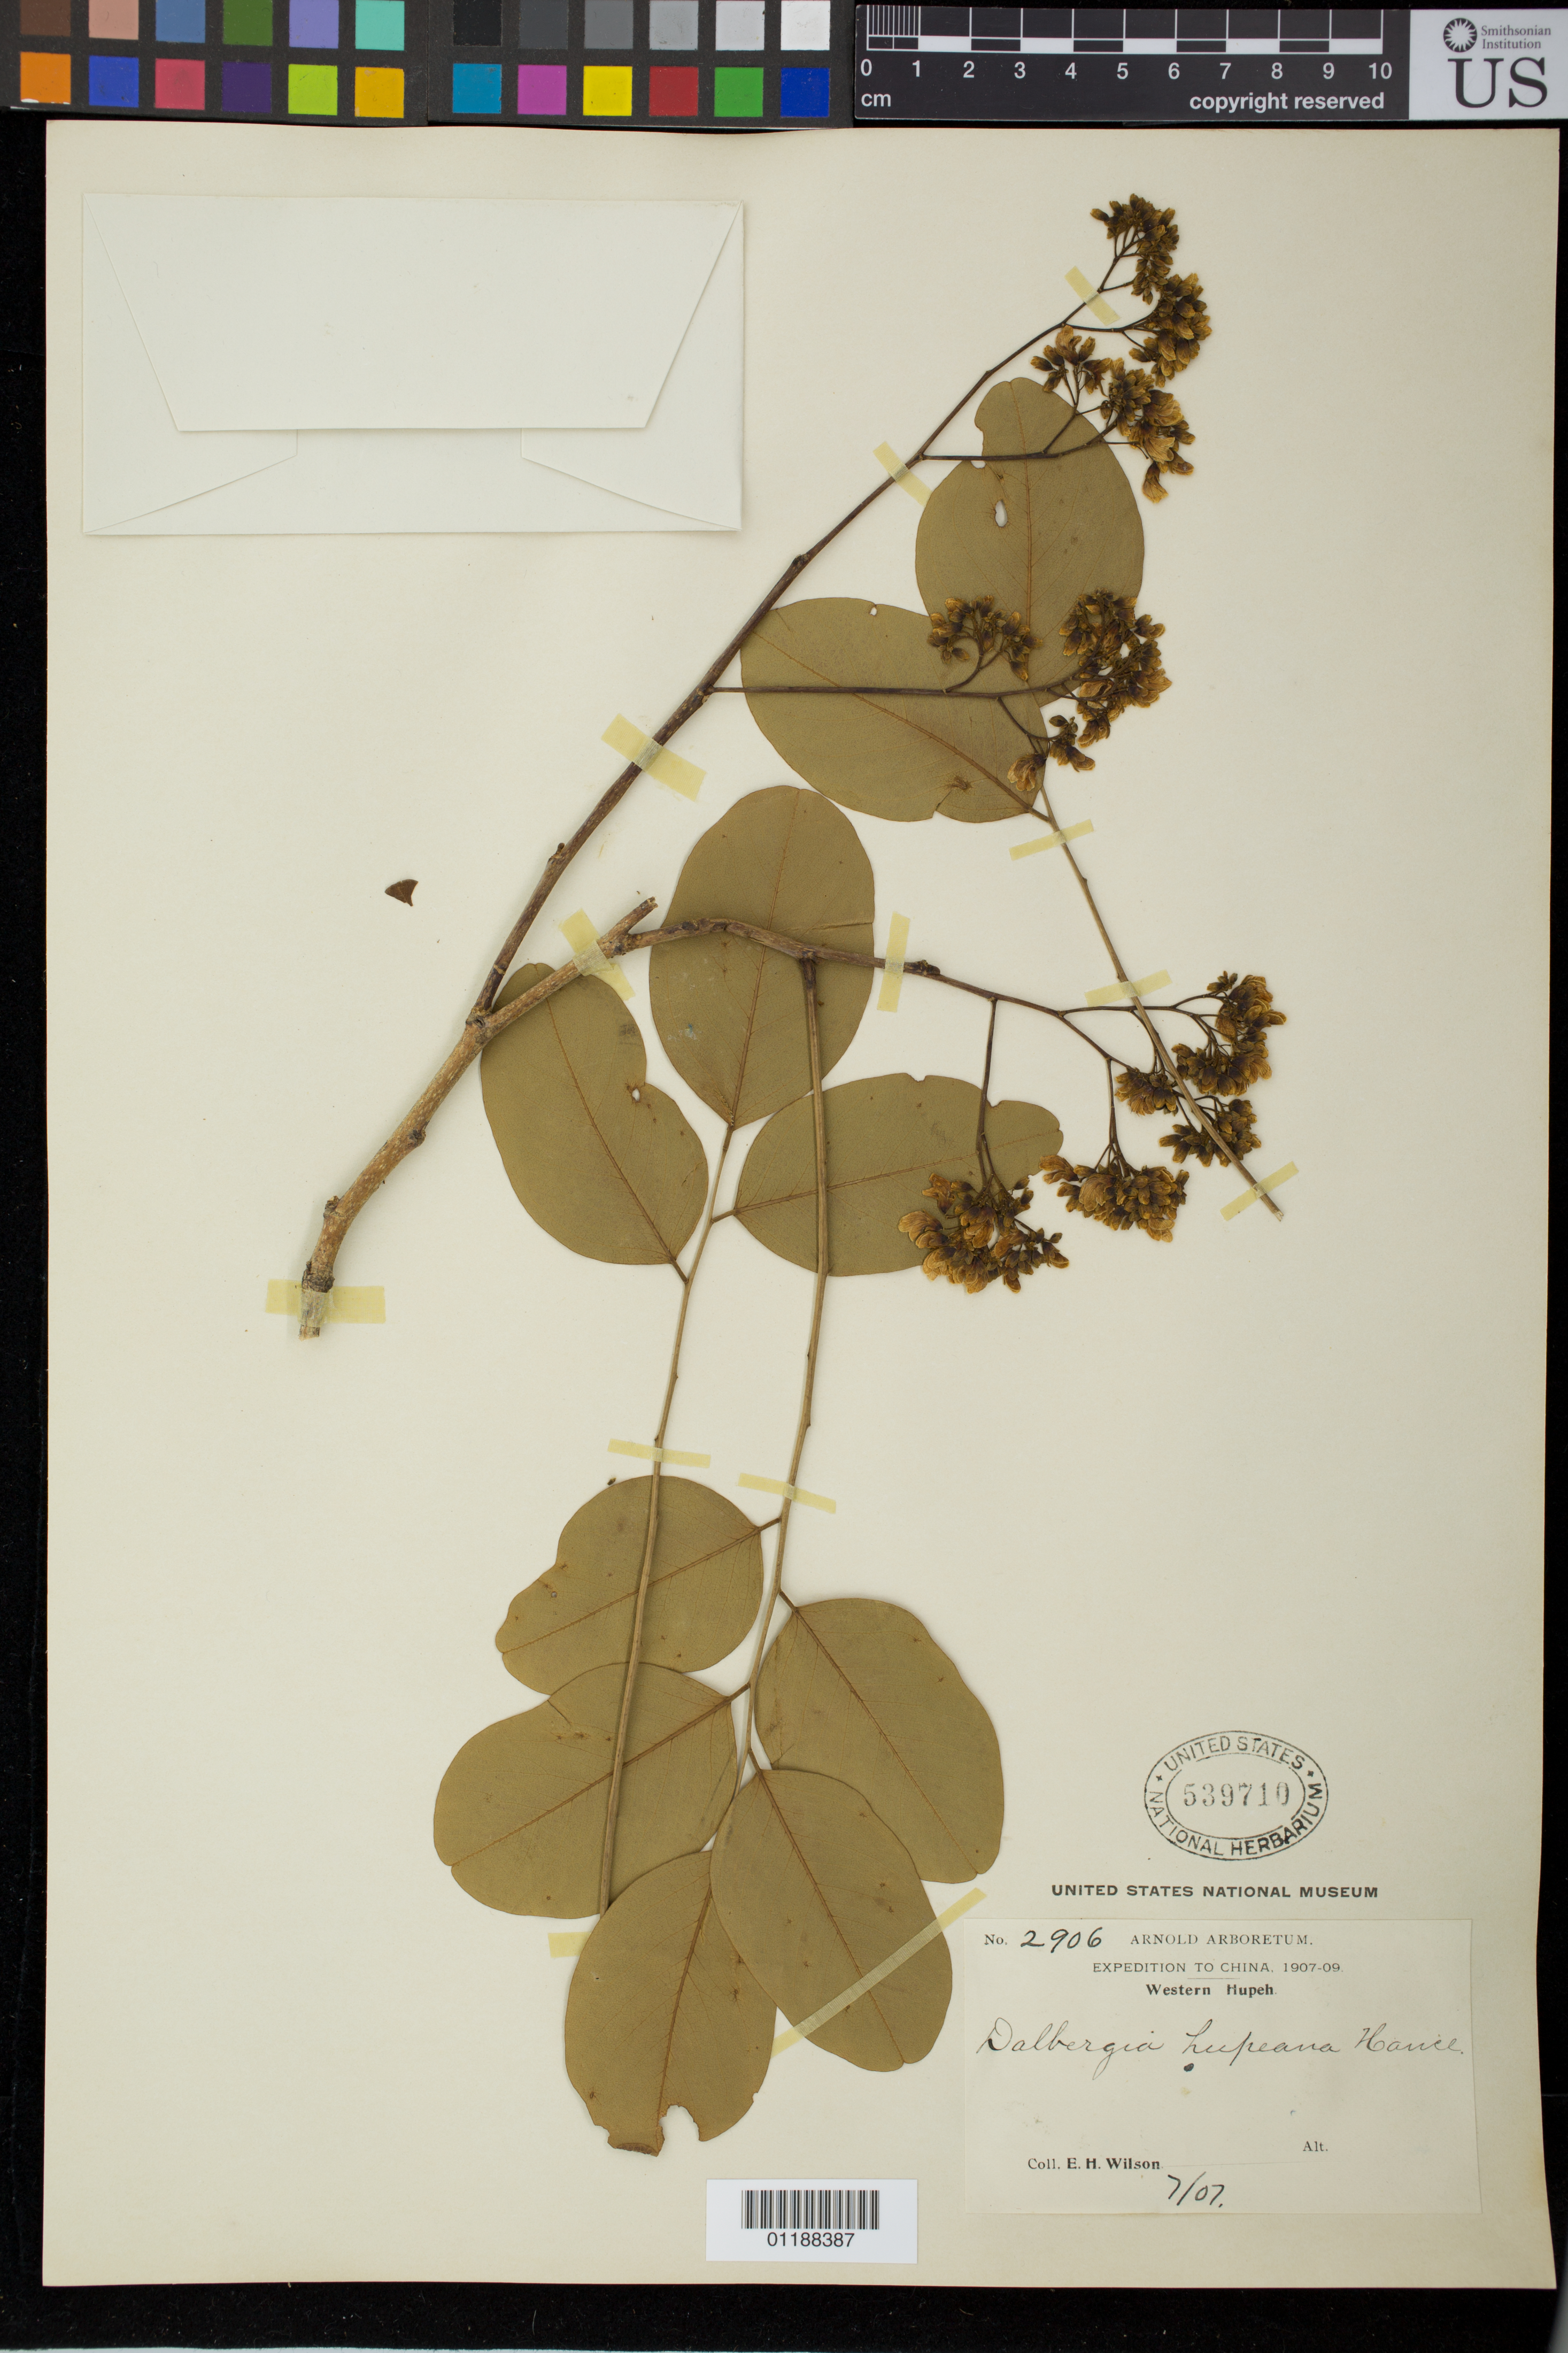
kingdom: Plantae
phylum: Tracheophyta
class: Magnoliopsida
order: Fabales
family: Fabaceae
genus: Dalbergia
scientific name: Dalbergia hupeana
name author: Hance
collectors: E. H. Wilson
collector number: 2906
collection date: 1907-07-07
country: China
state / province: Hubei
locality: Western Hupeh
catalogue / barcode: US 539710